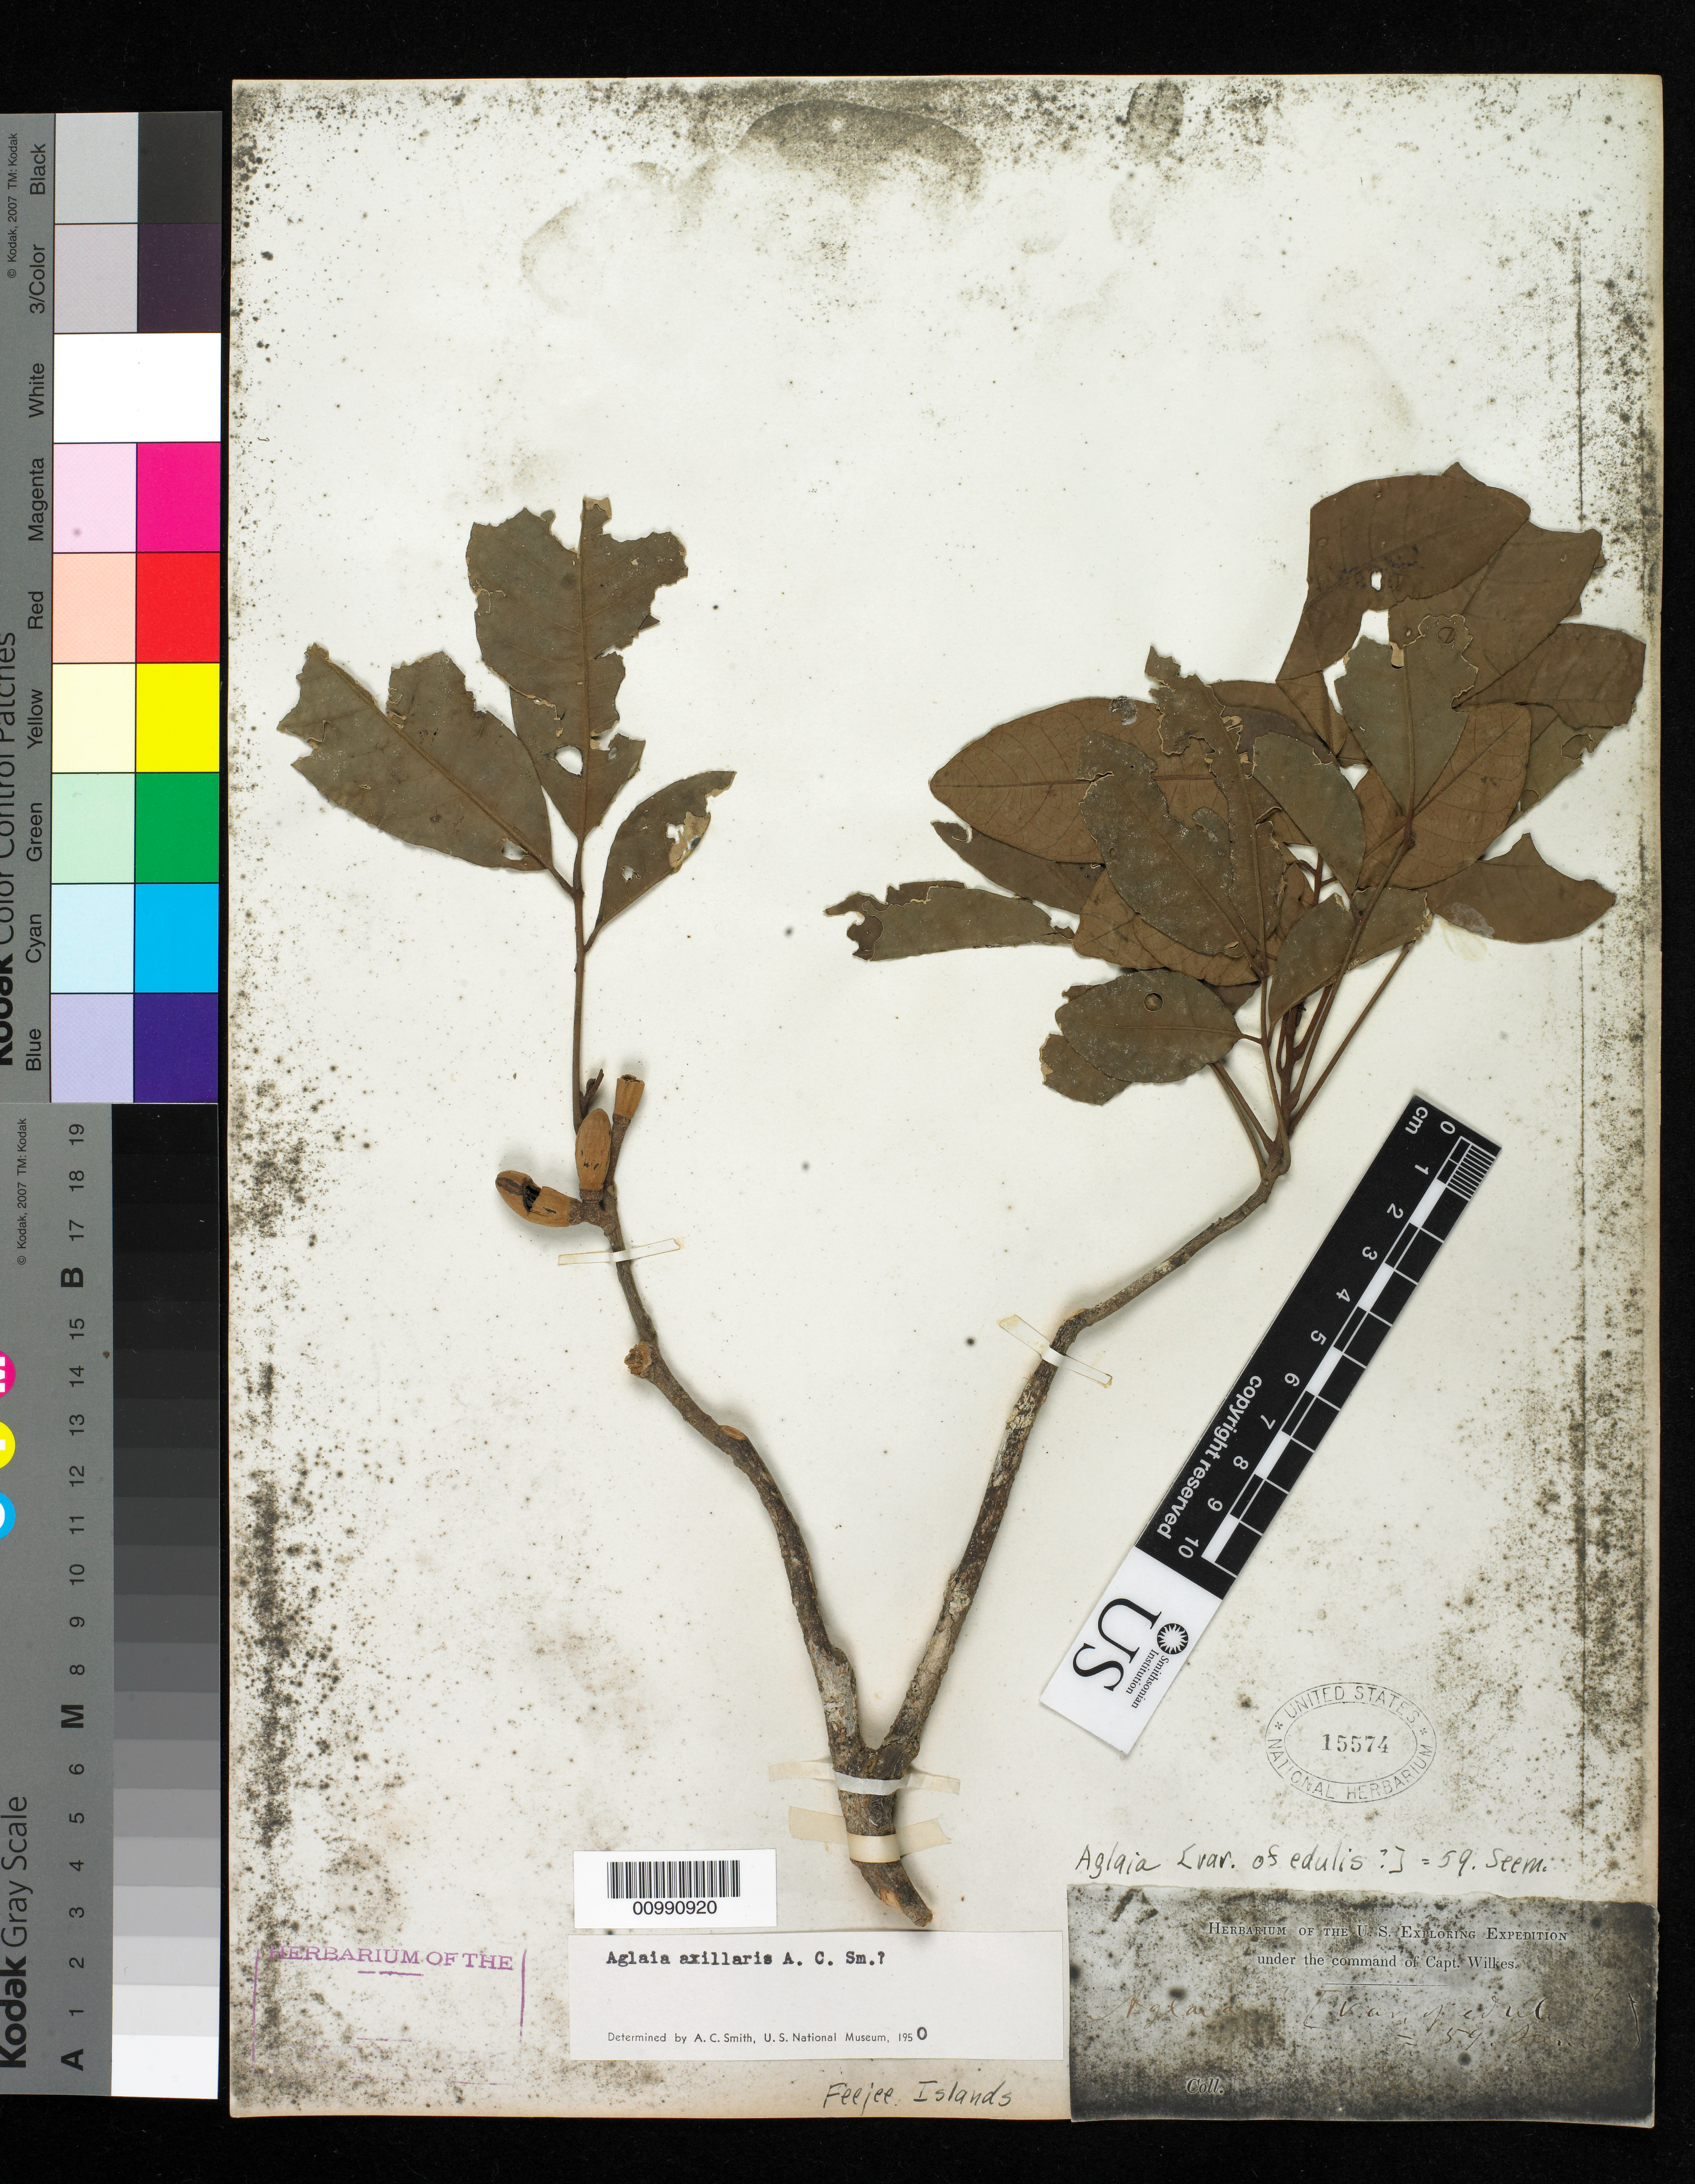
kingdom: Plantae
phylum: Tracheophyta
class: Magnoliopsida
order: Sapindales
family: Meliaceae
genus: Aglaia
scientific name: Aglaia vitiensis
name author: A.C. Sm.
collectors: Wilkes Explor. Exped.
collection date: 1838/1842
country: Fiji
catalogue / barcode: US 15574